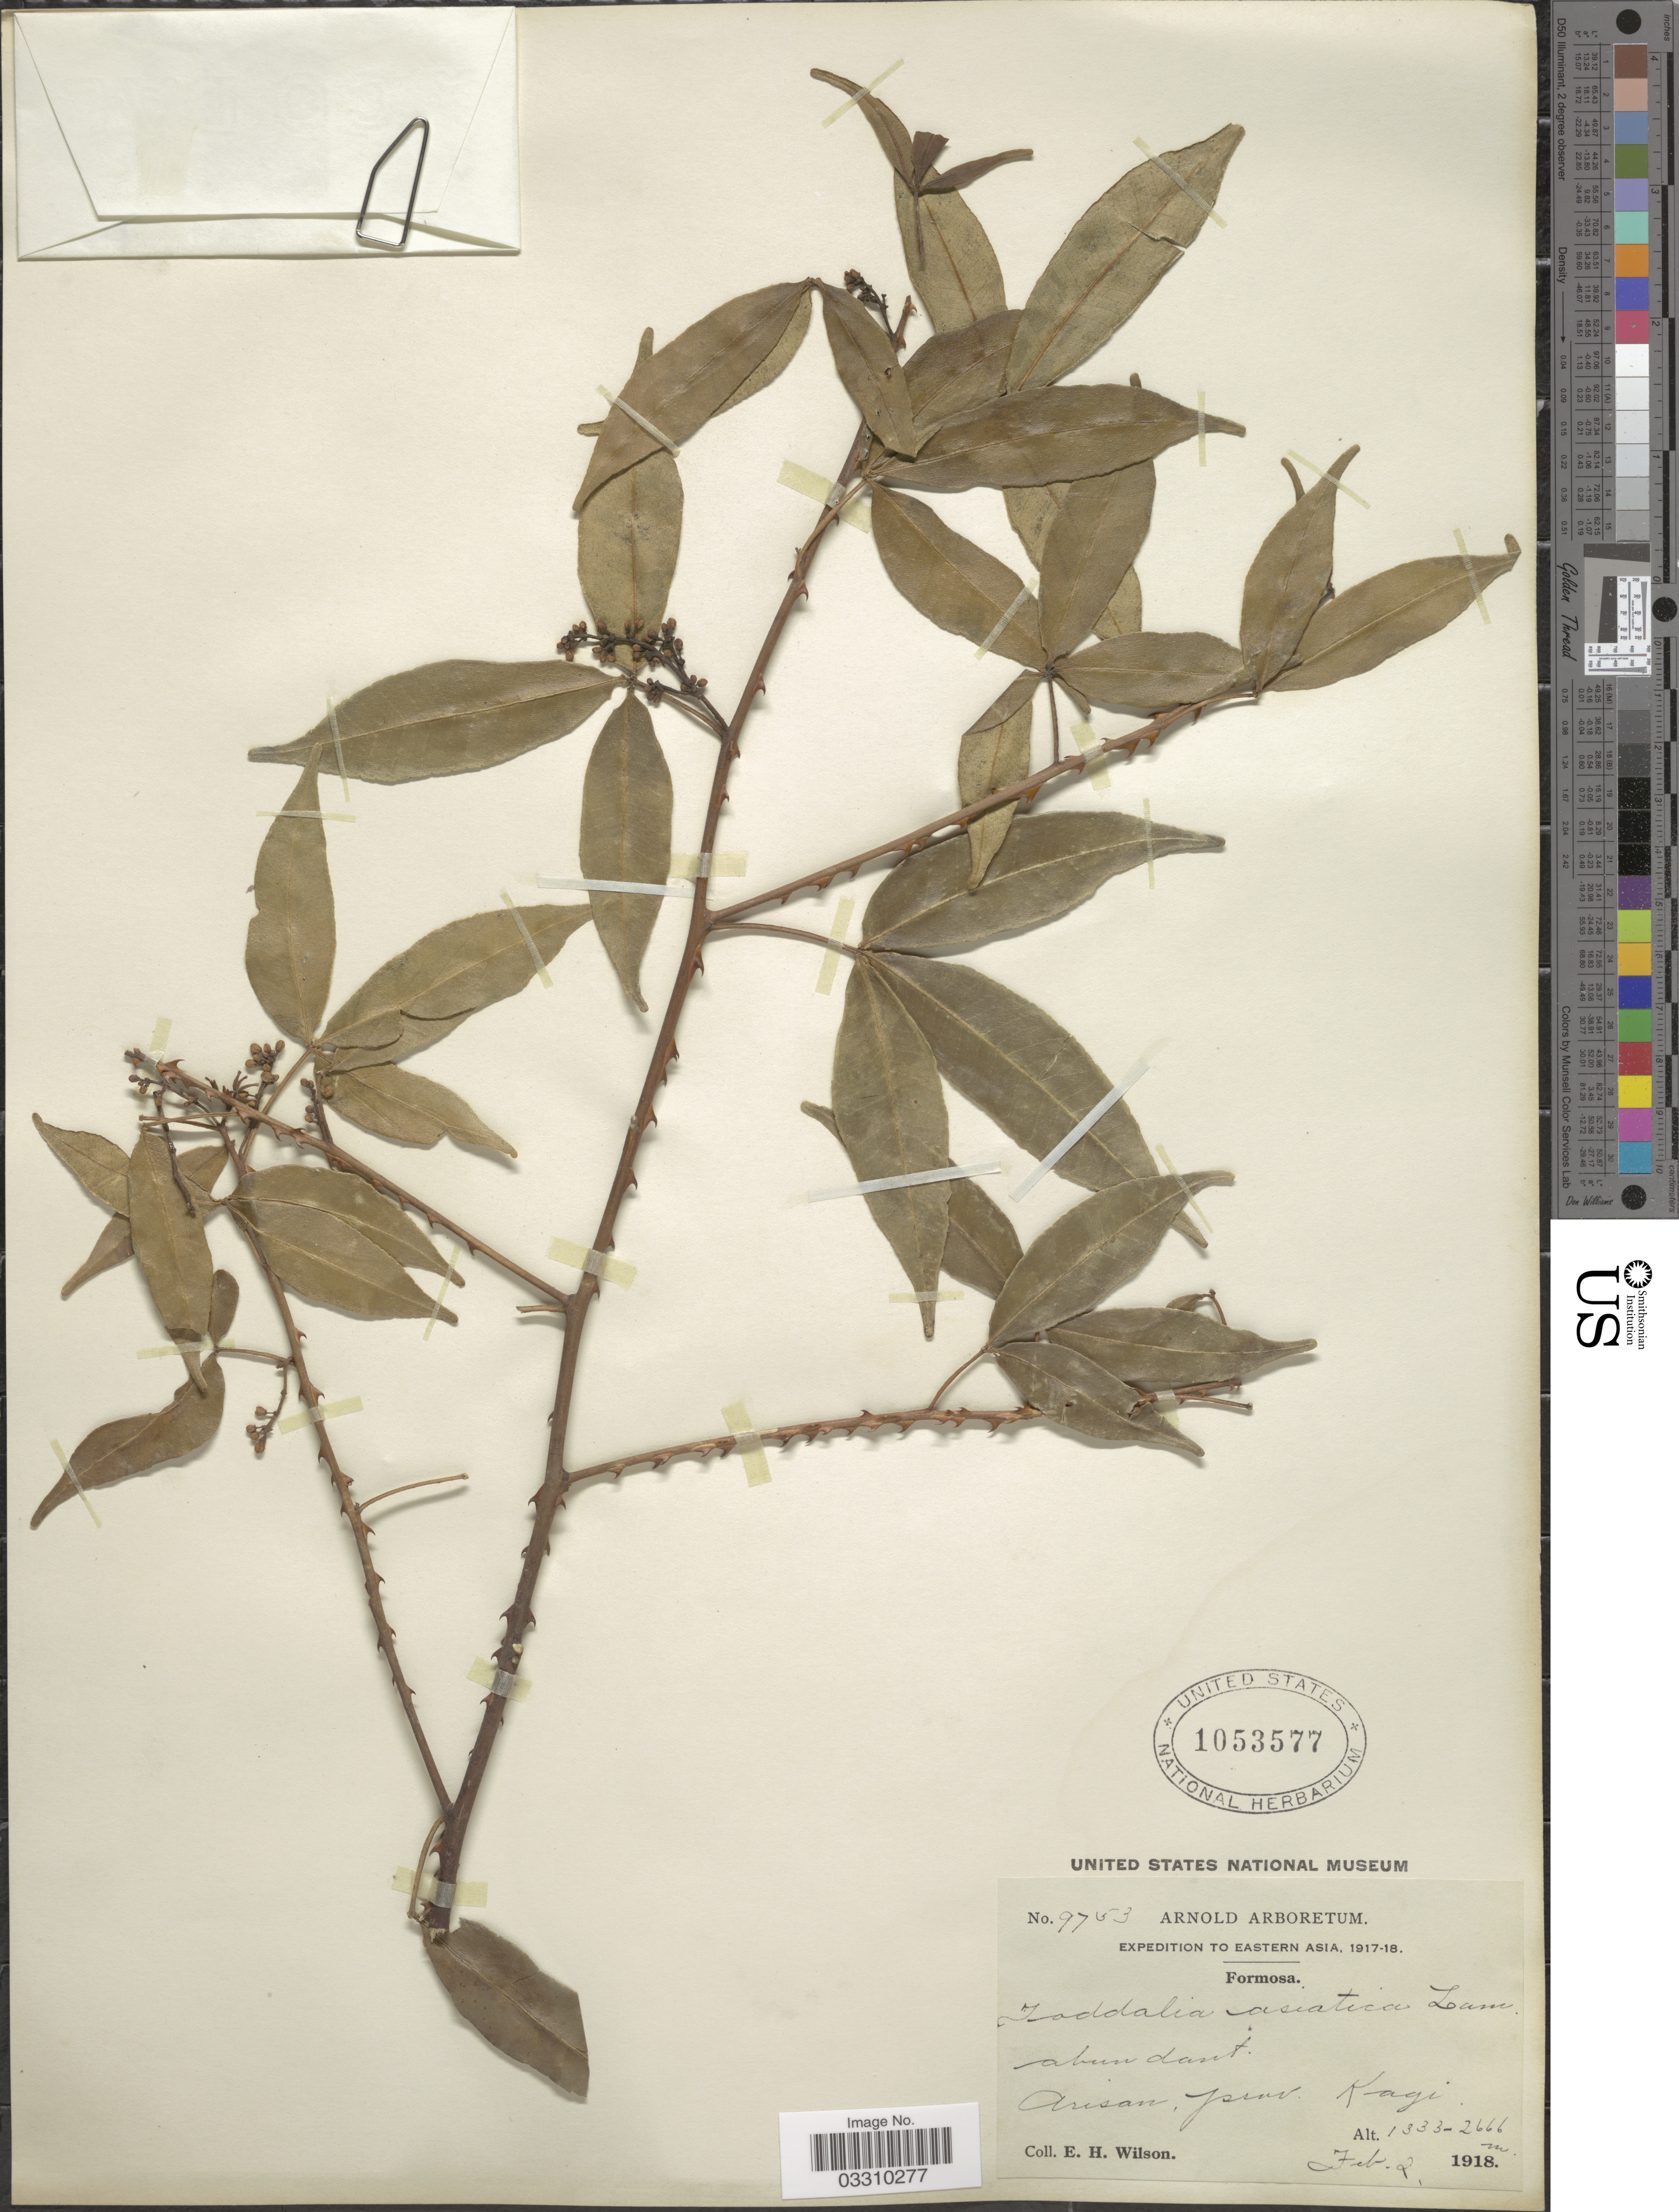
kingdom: Plantae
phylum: Tracheophyta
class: Magnoliopsida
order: Sapindales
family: Rutaceae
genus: Zanthoxylum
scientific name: Zanthoxylum asiaticum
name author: (L.) Appelhans et al.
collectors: E. Wilson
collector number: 9753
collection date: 1918-02-02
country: Taiwan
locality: Eastern Asia. Arisan, prov. Kagi.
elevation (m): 1333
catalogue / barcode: US 1053577